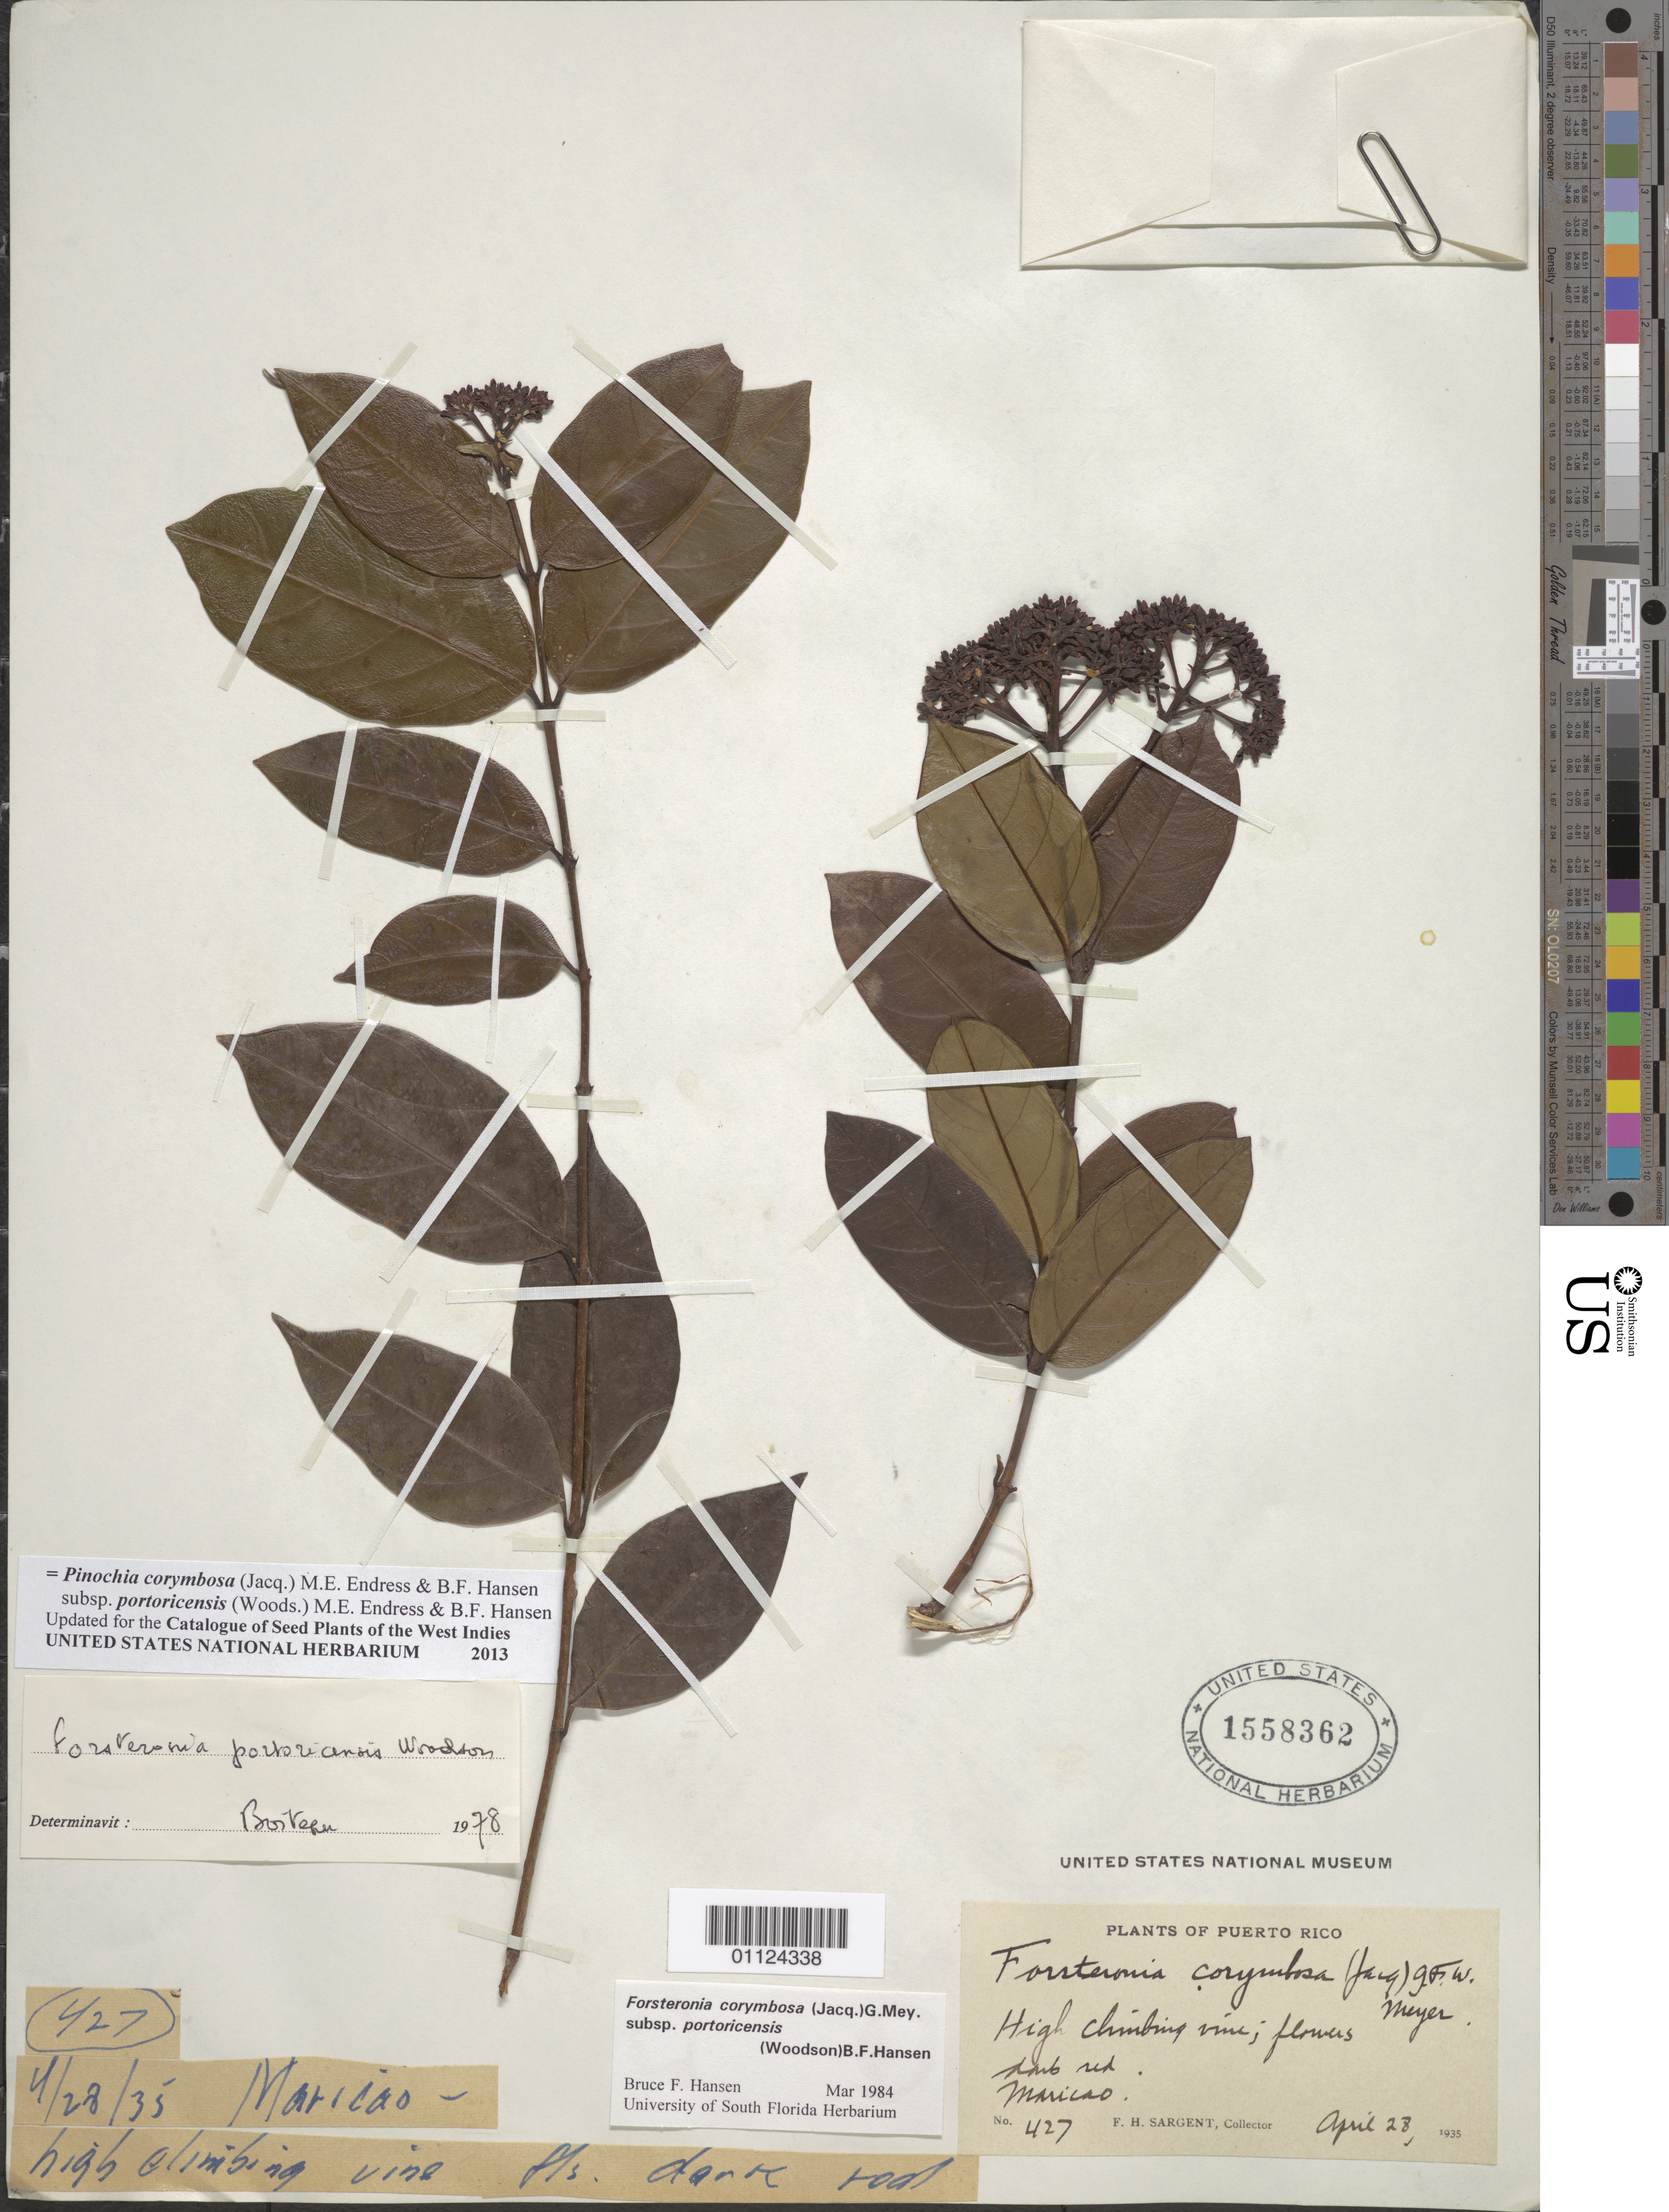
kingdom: Plantae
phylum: Tracheophyta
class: Magnoliopsida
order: Gentianales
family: Apocynaceae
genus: Pinochia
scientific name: Pinochia corymbosa subsp. portoricensis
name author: (Woodson) M.E. Endress & B.F. Hansen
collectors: F. H. Sargent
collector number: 427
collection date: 1935-04-28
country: Puerto Rico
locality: Maricao.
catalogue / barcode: US 1558362